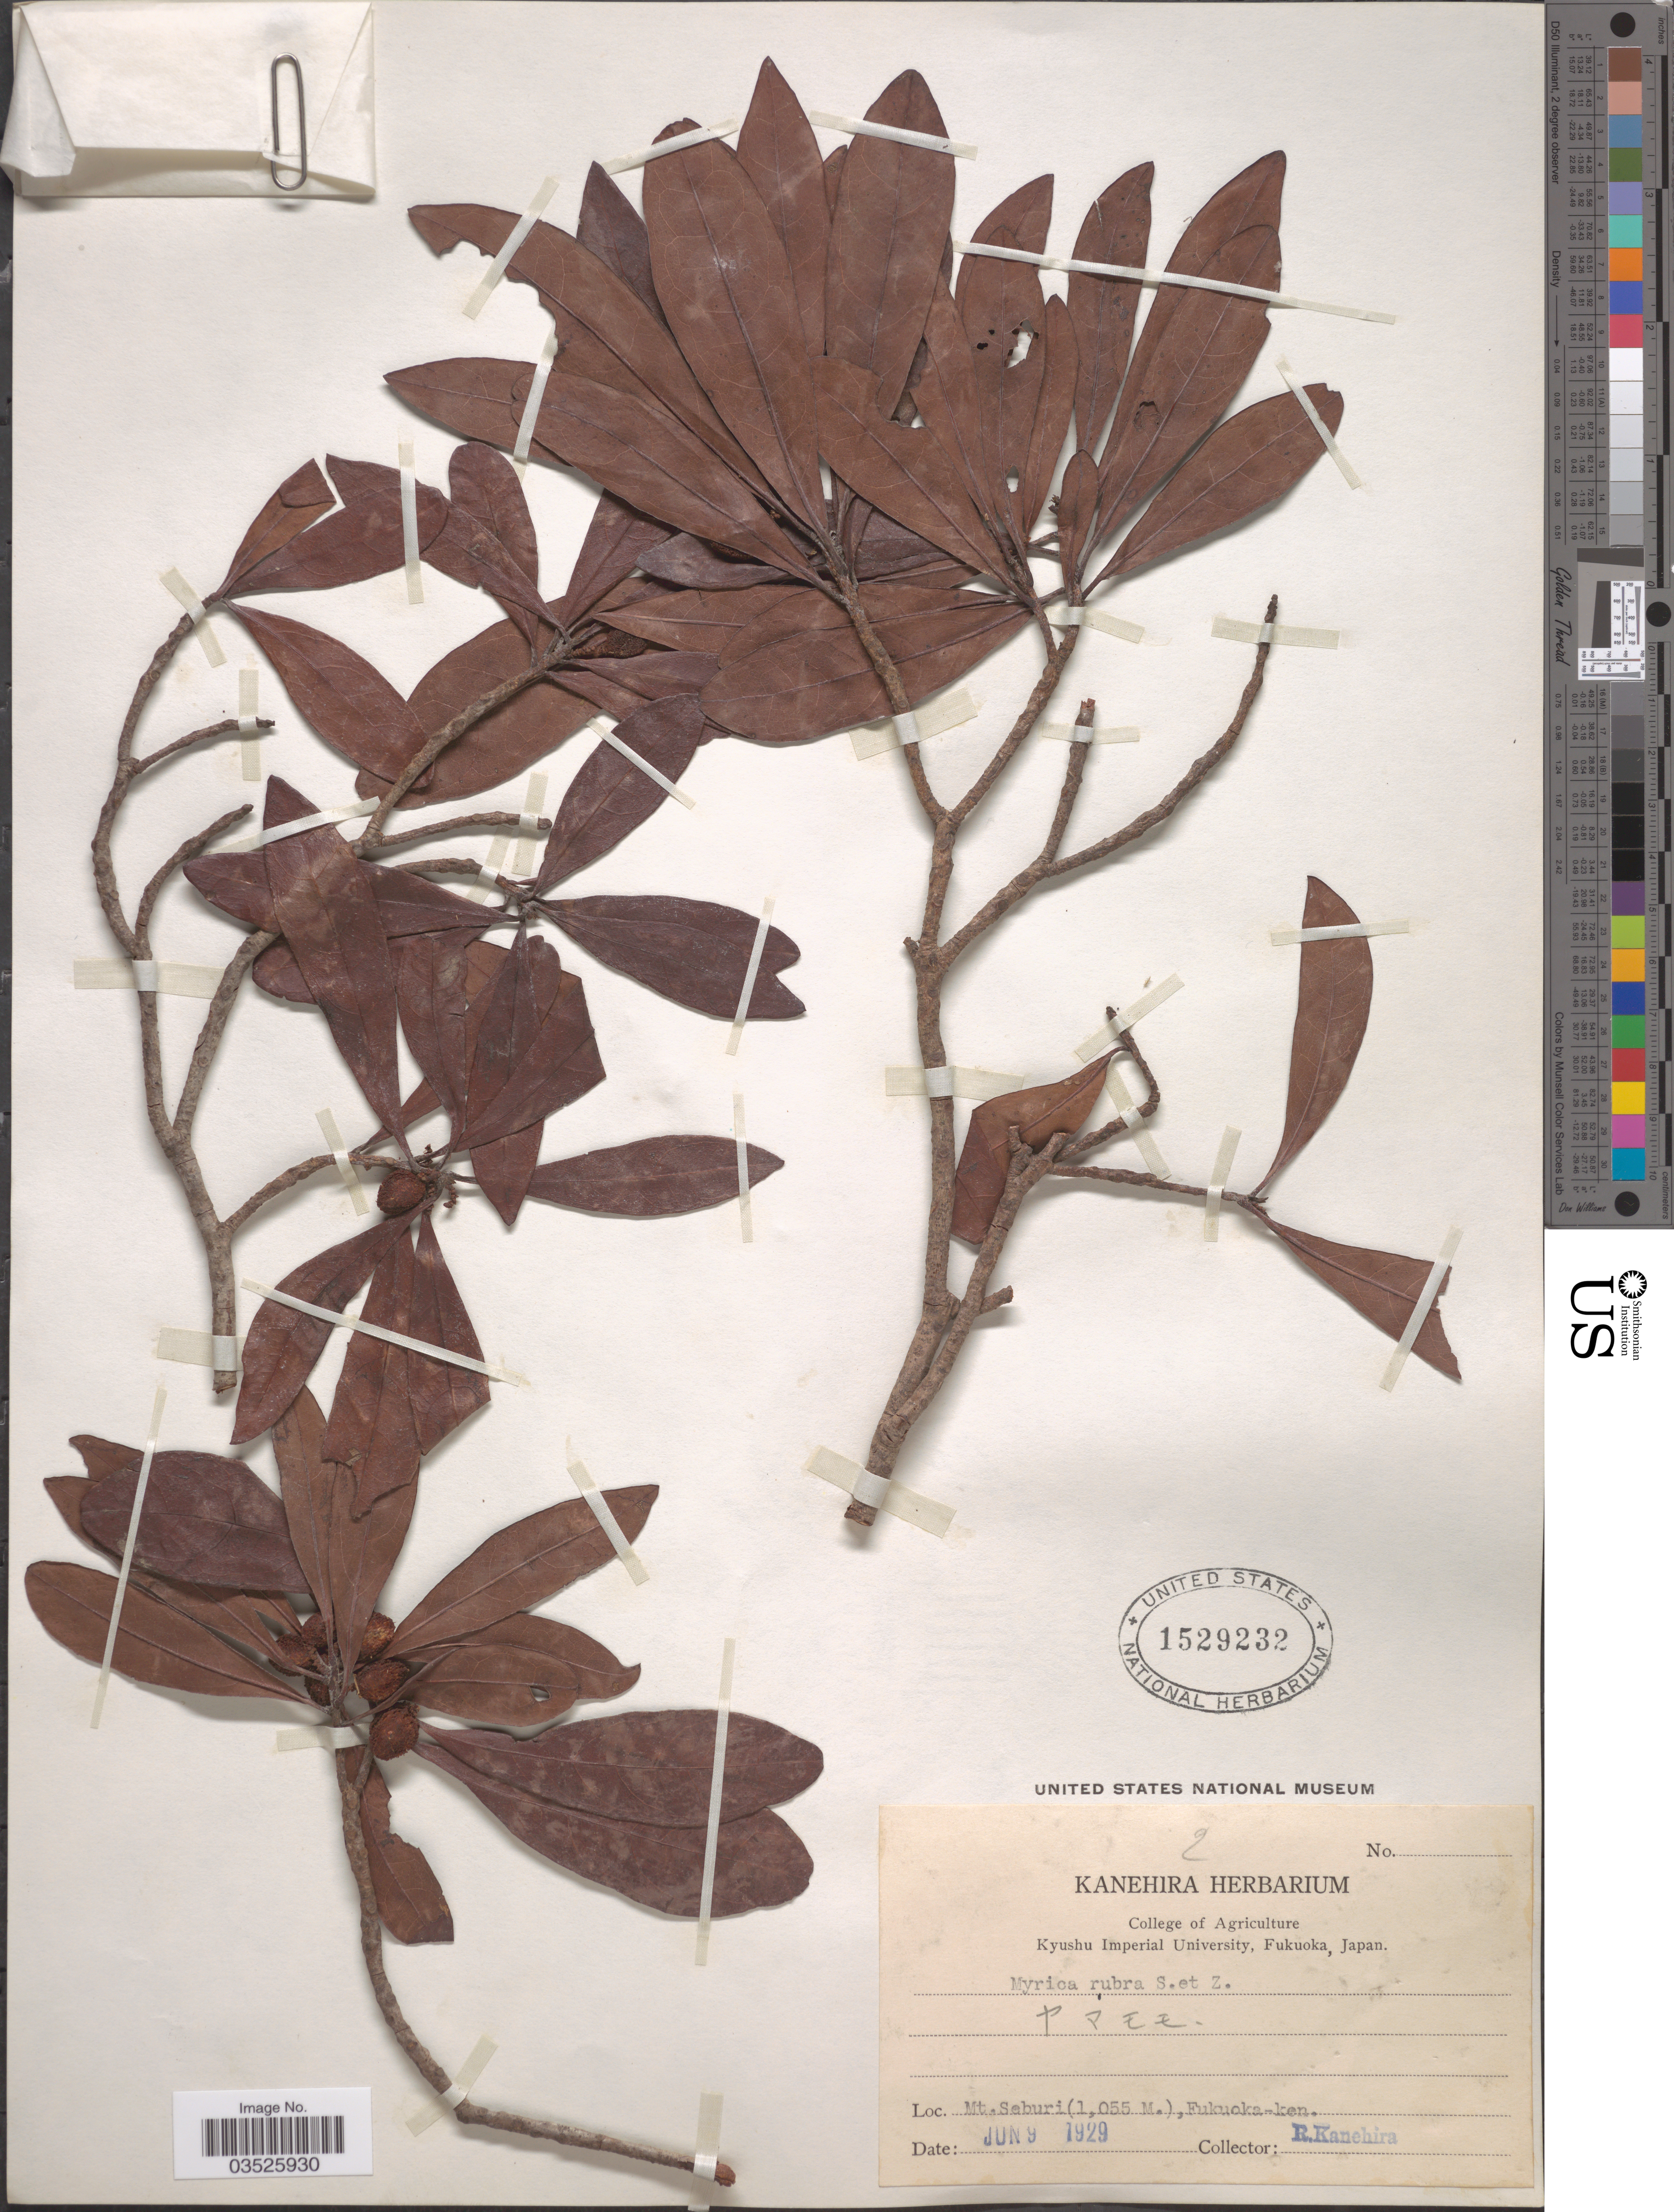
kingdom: Plantae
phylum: Tracheophyta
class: Magnoliopsida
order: Fagales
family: Myricaceae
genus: Morella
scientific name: Morella rubra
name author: Lour.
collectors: R. Kanehira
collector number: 2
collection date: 1929-06-09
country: Japan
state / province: Hukuoka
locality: Mt. Seburi, Fukuoka-ken.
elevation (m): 1055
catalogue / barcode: US 1529232